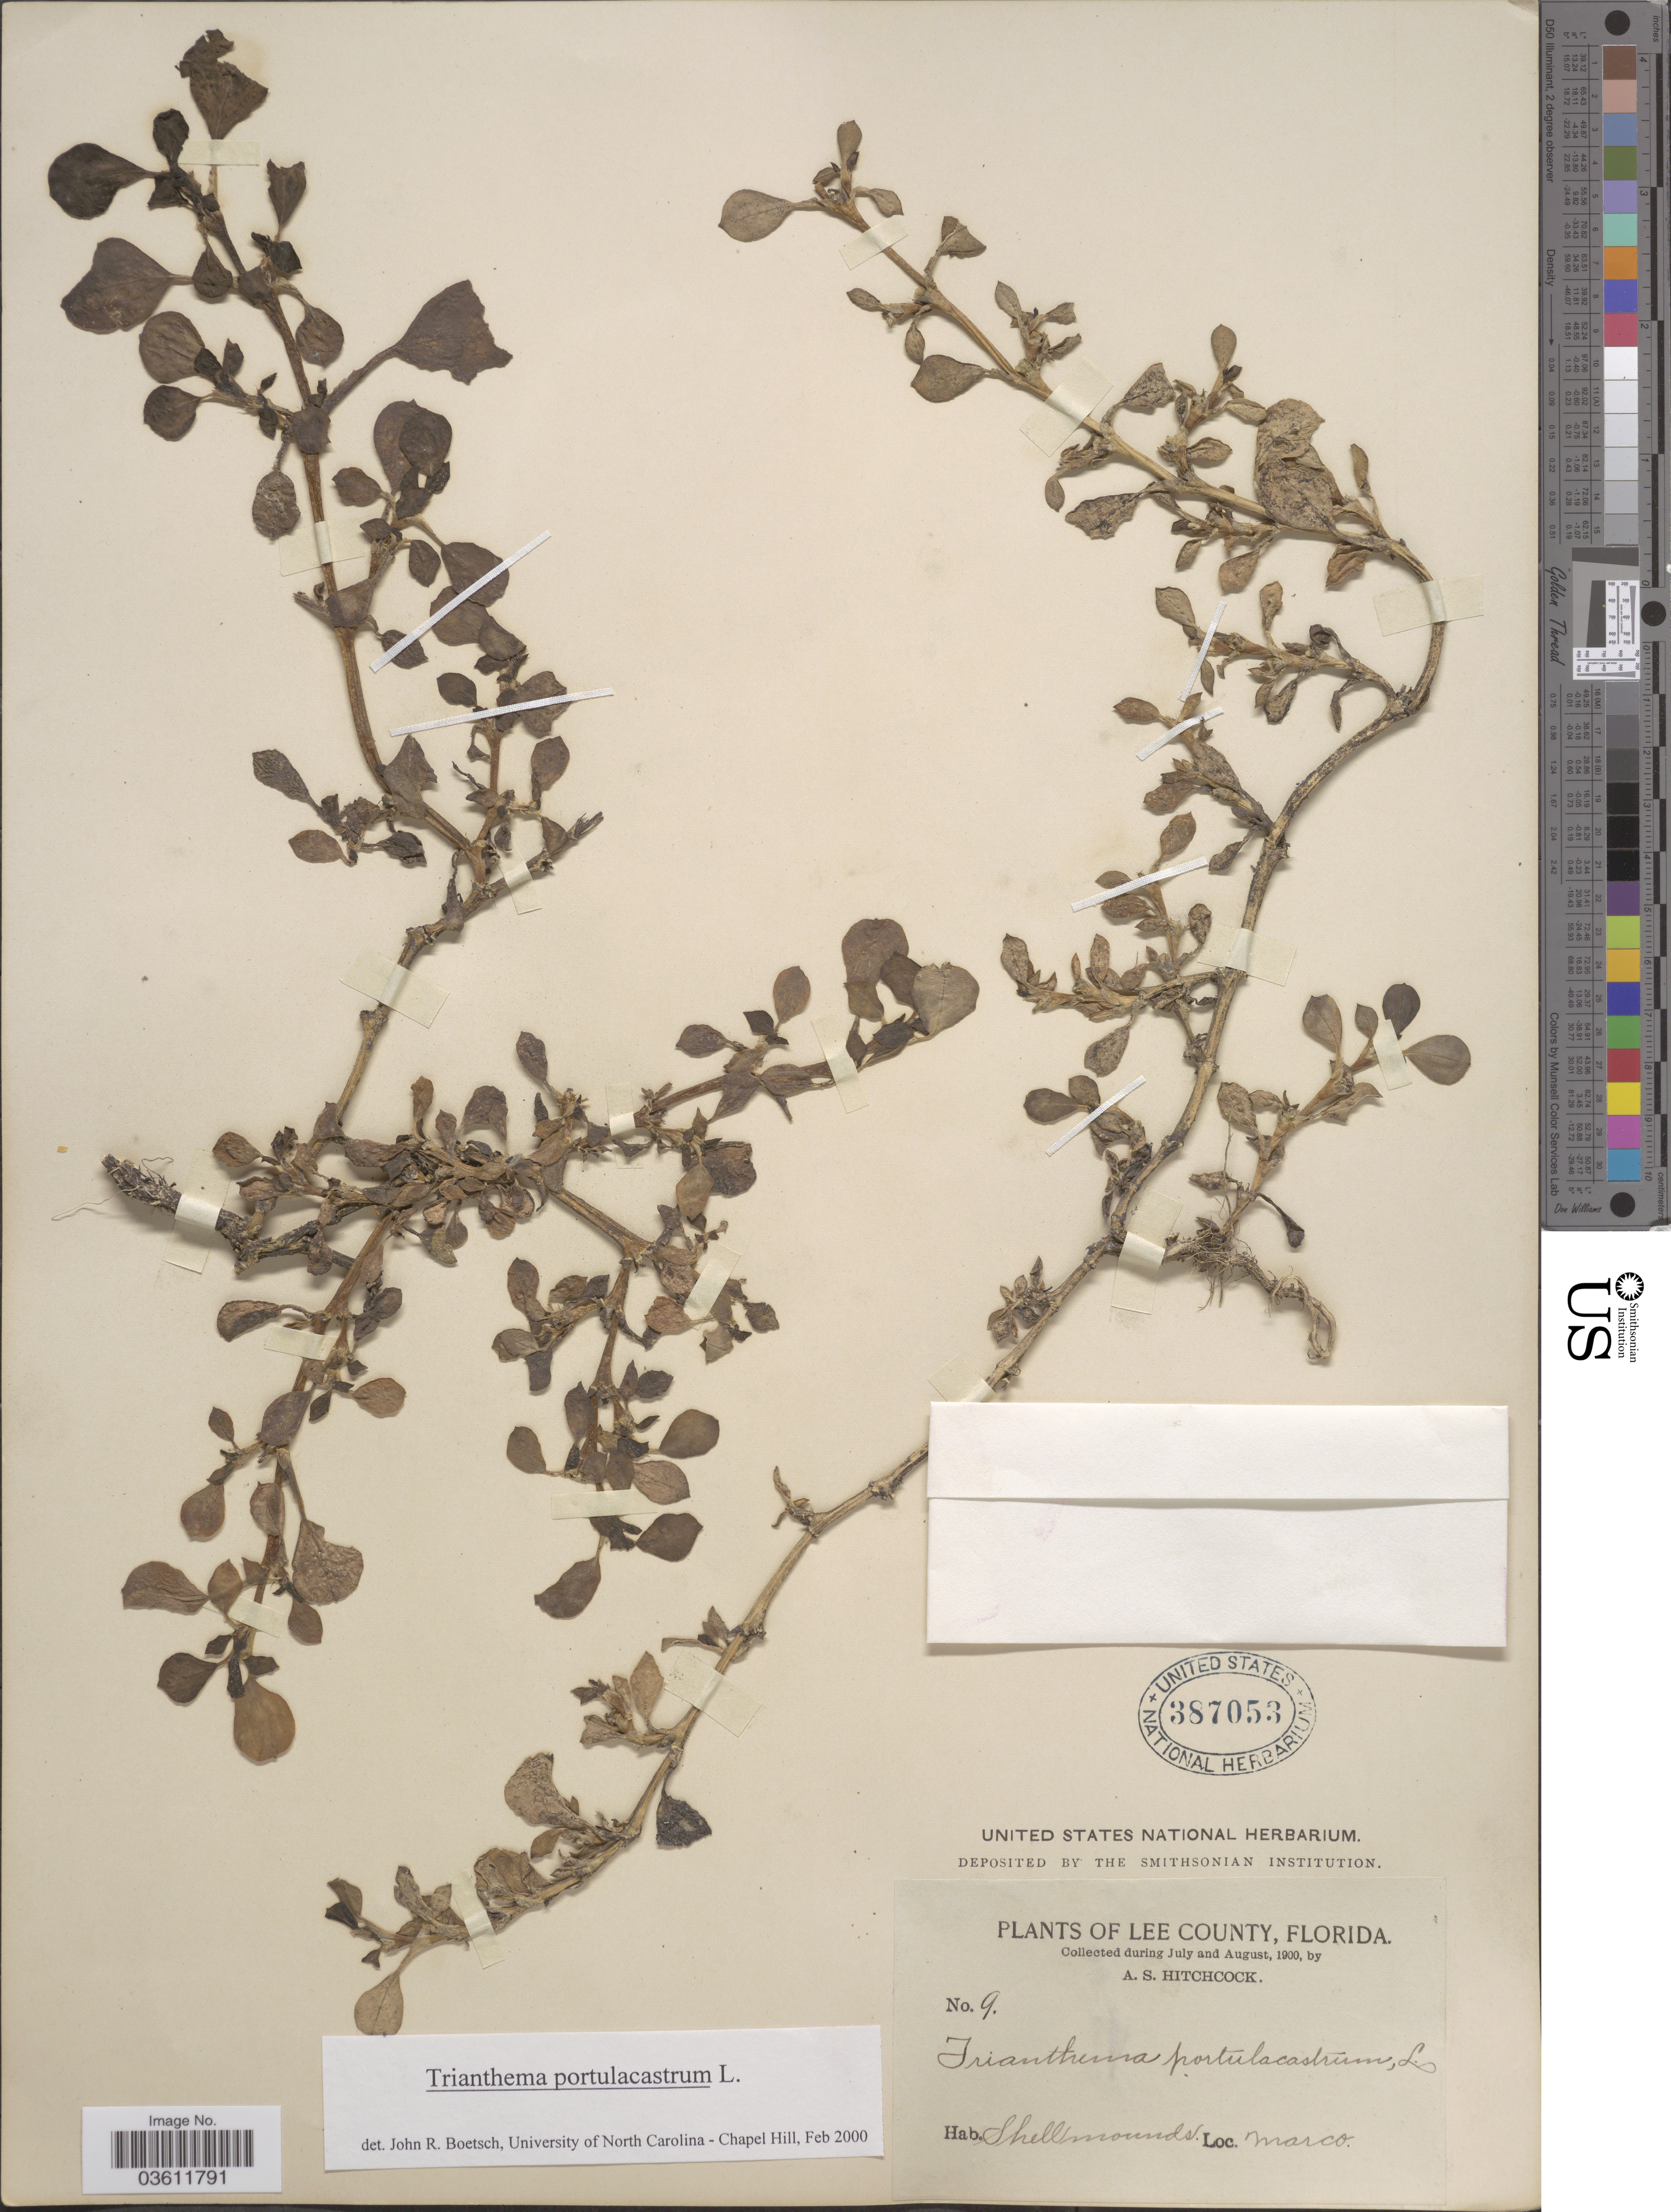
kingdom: Plantae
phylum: Tracheophyta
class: Magnoliopsida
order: Caryophyllales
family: Aizoaceae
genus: Trianthema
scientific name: Trianthema portulacastrum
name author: L.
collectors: A. S. Hitchcock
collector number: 9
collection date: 1900-07/1900-08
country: United States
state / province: Florida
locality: Lee County. Marco.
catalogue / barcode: US 387053